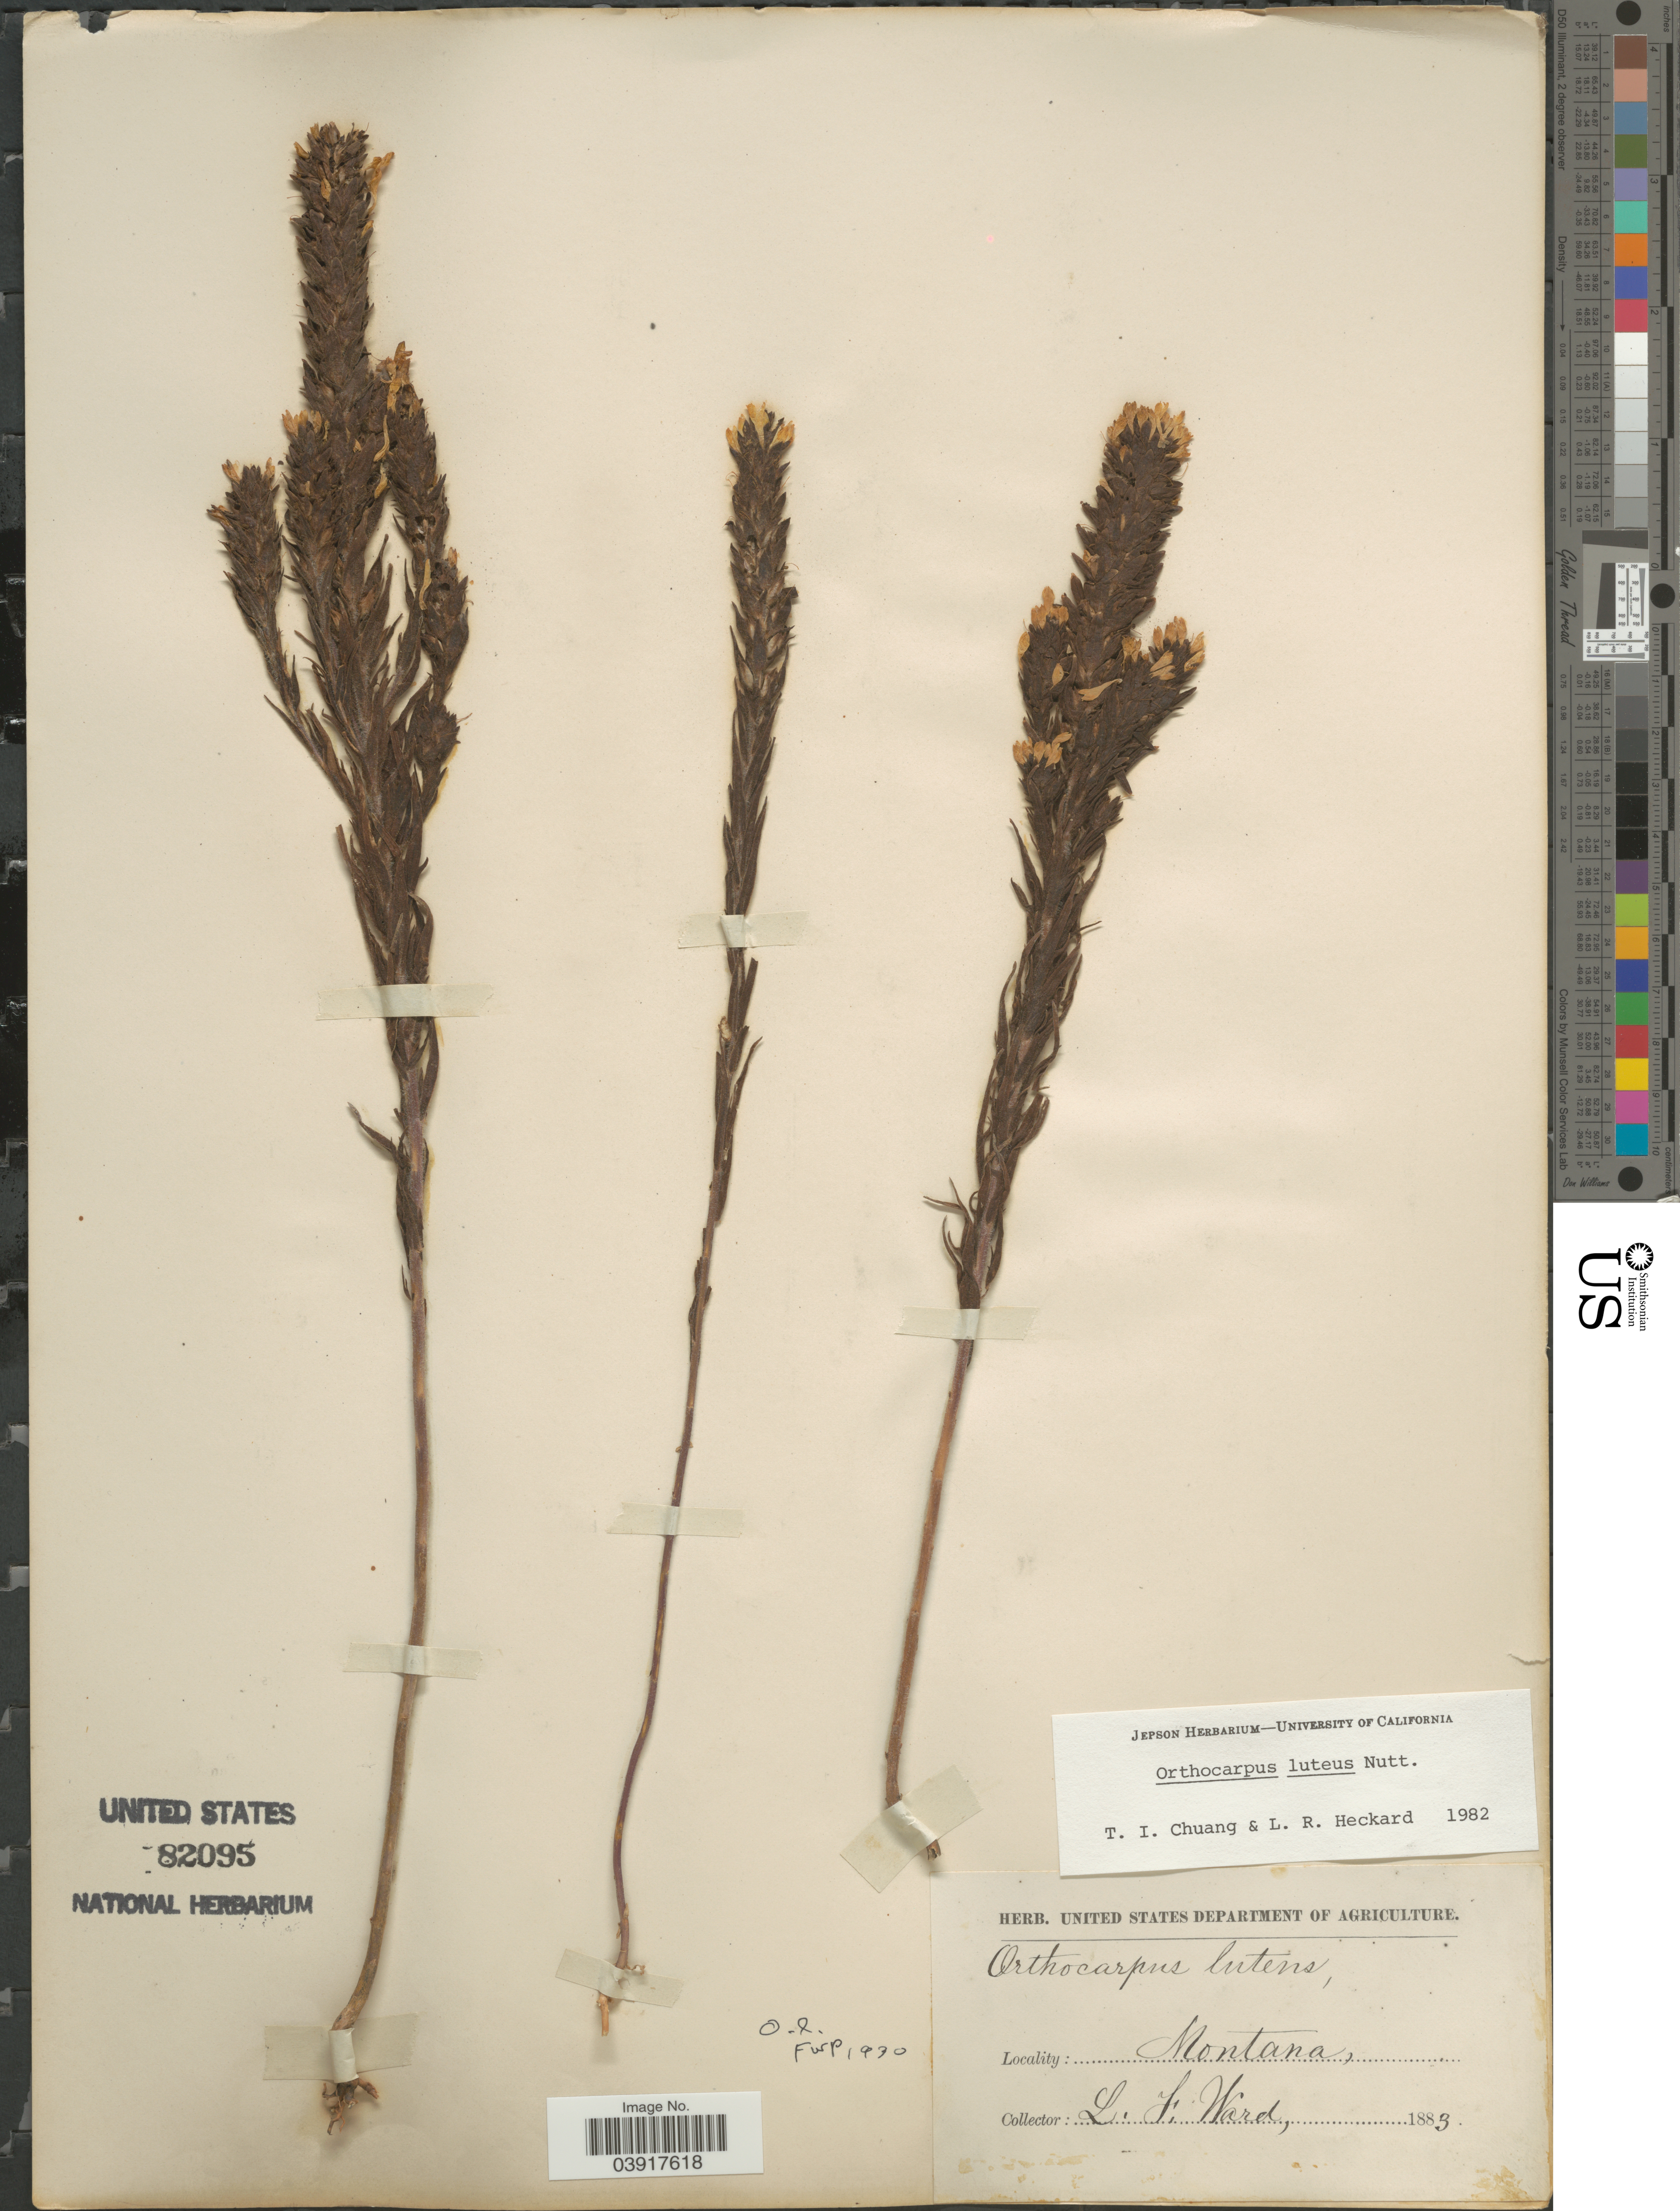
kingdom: Plantae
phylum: Tracheophyta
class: Magnoliopsida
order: Lamiales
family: Orobanchaceae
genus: Orthocarpus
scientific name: Orthocarpus luteus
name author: Nutt.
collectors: L. Ward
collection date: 1883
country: United States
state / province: Montana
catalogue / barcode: US 82095